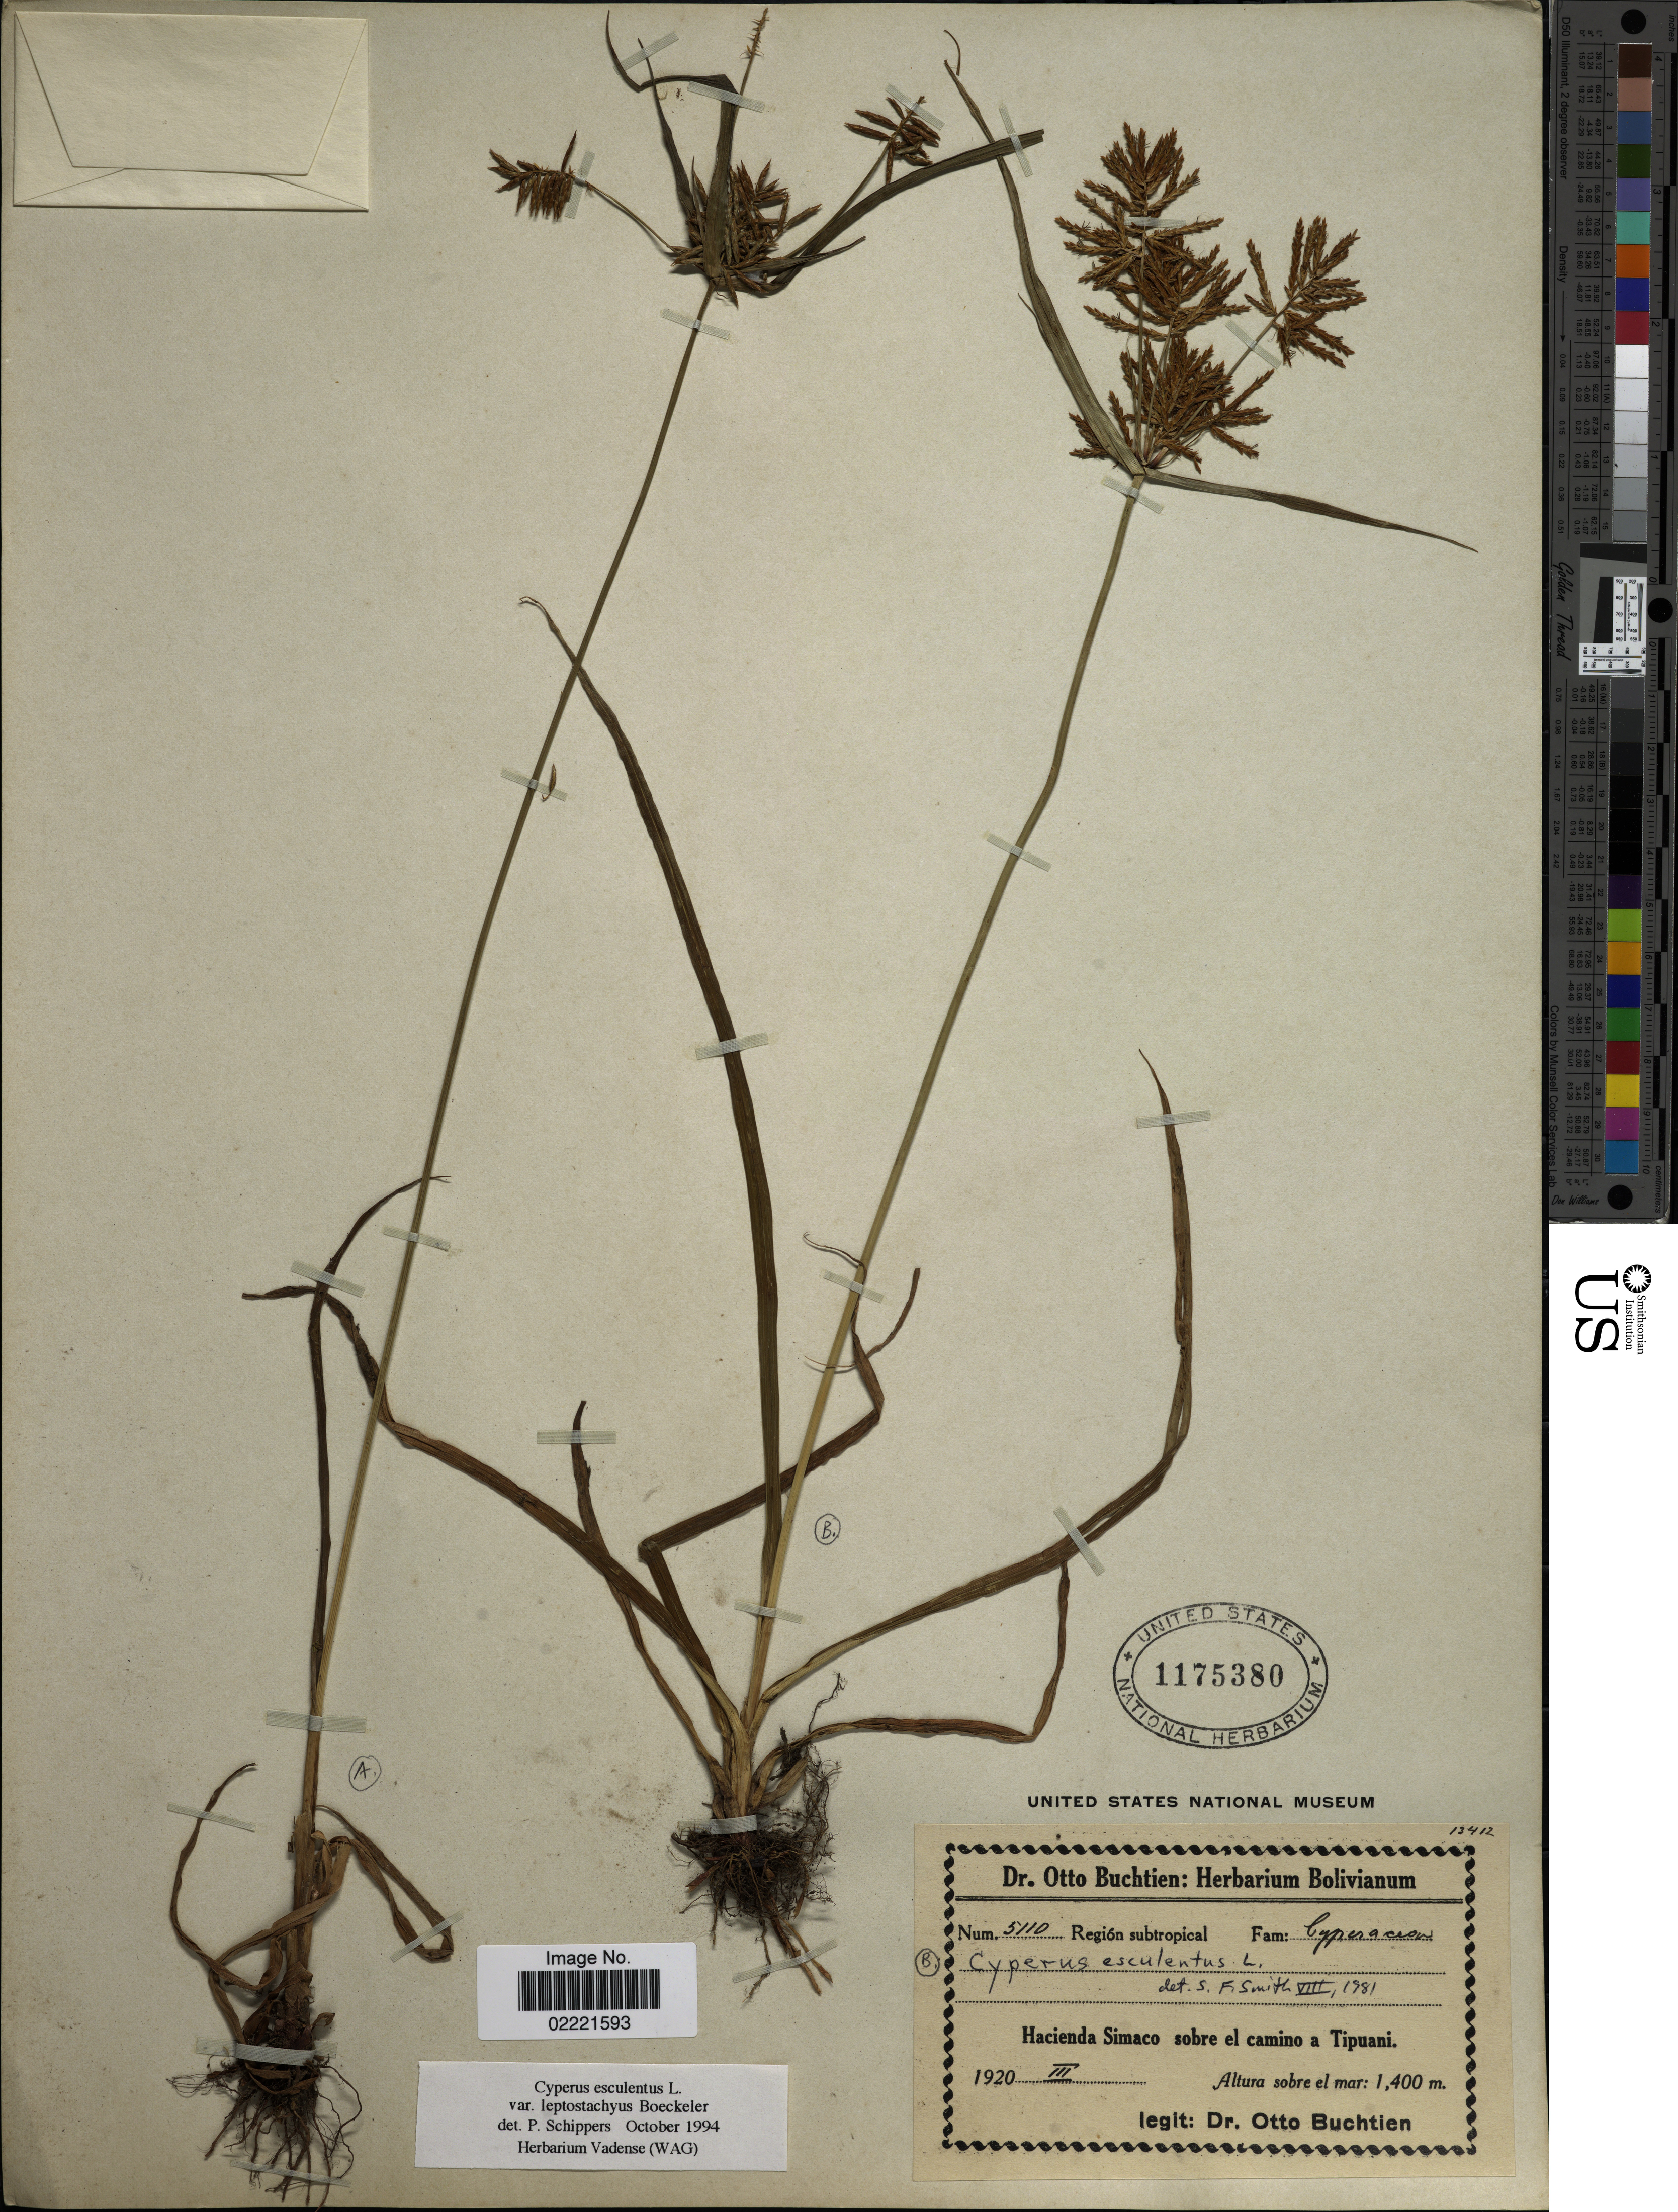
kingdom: Plantae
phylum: Tracheophyta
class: Liliopsida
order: Poales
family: Cyperaceae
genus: Cyperus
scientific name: Cyperus esculentus var. leptostachyus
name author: Boeckeler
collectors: O. Buchtien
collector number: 5110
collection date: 1920-03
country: Bolivia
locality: Hacienda Simaco sobre el camino a Tipuani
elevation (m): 1400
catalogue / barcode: US 1175380